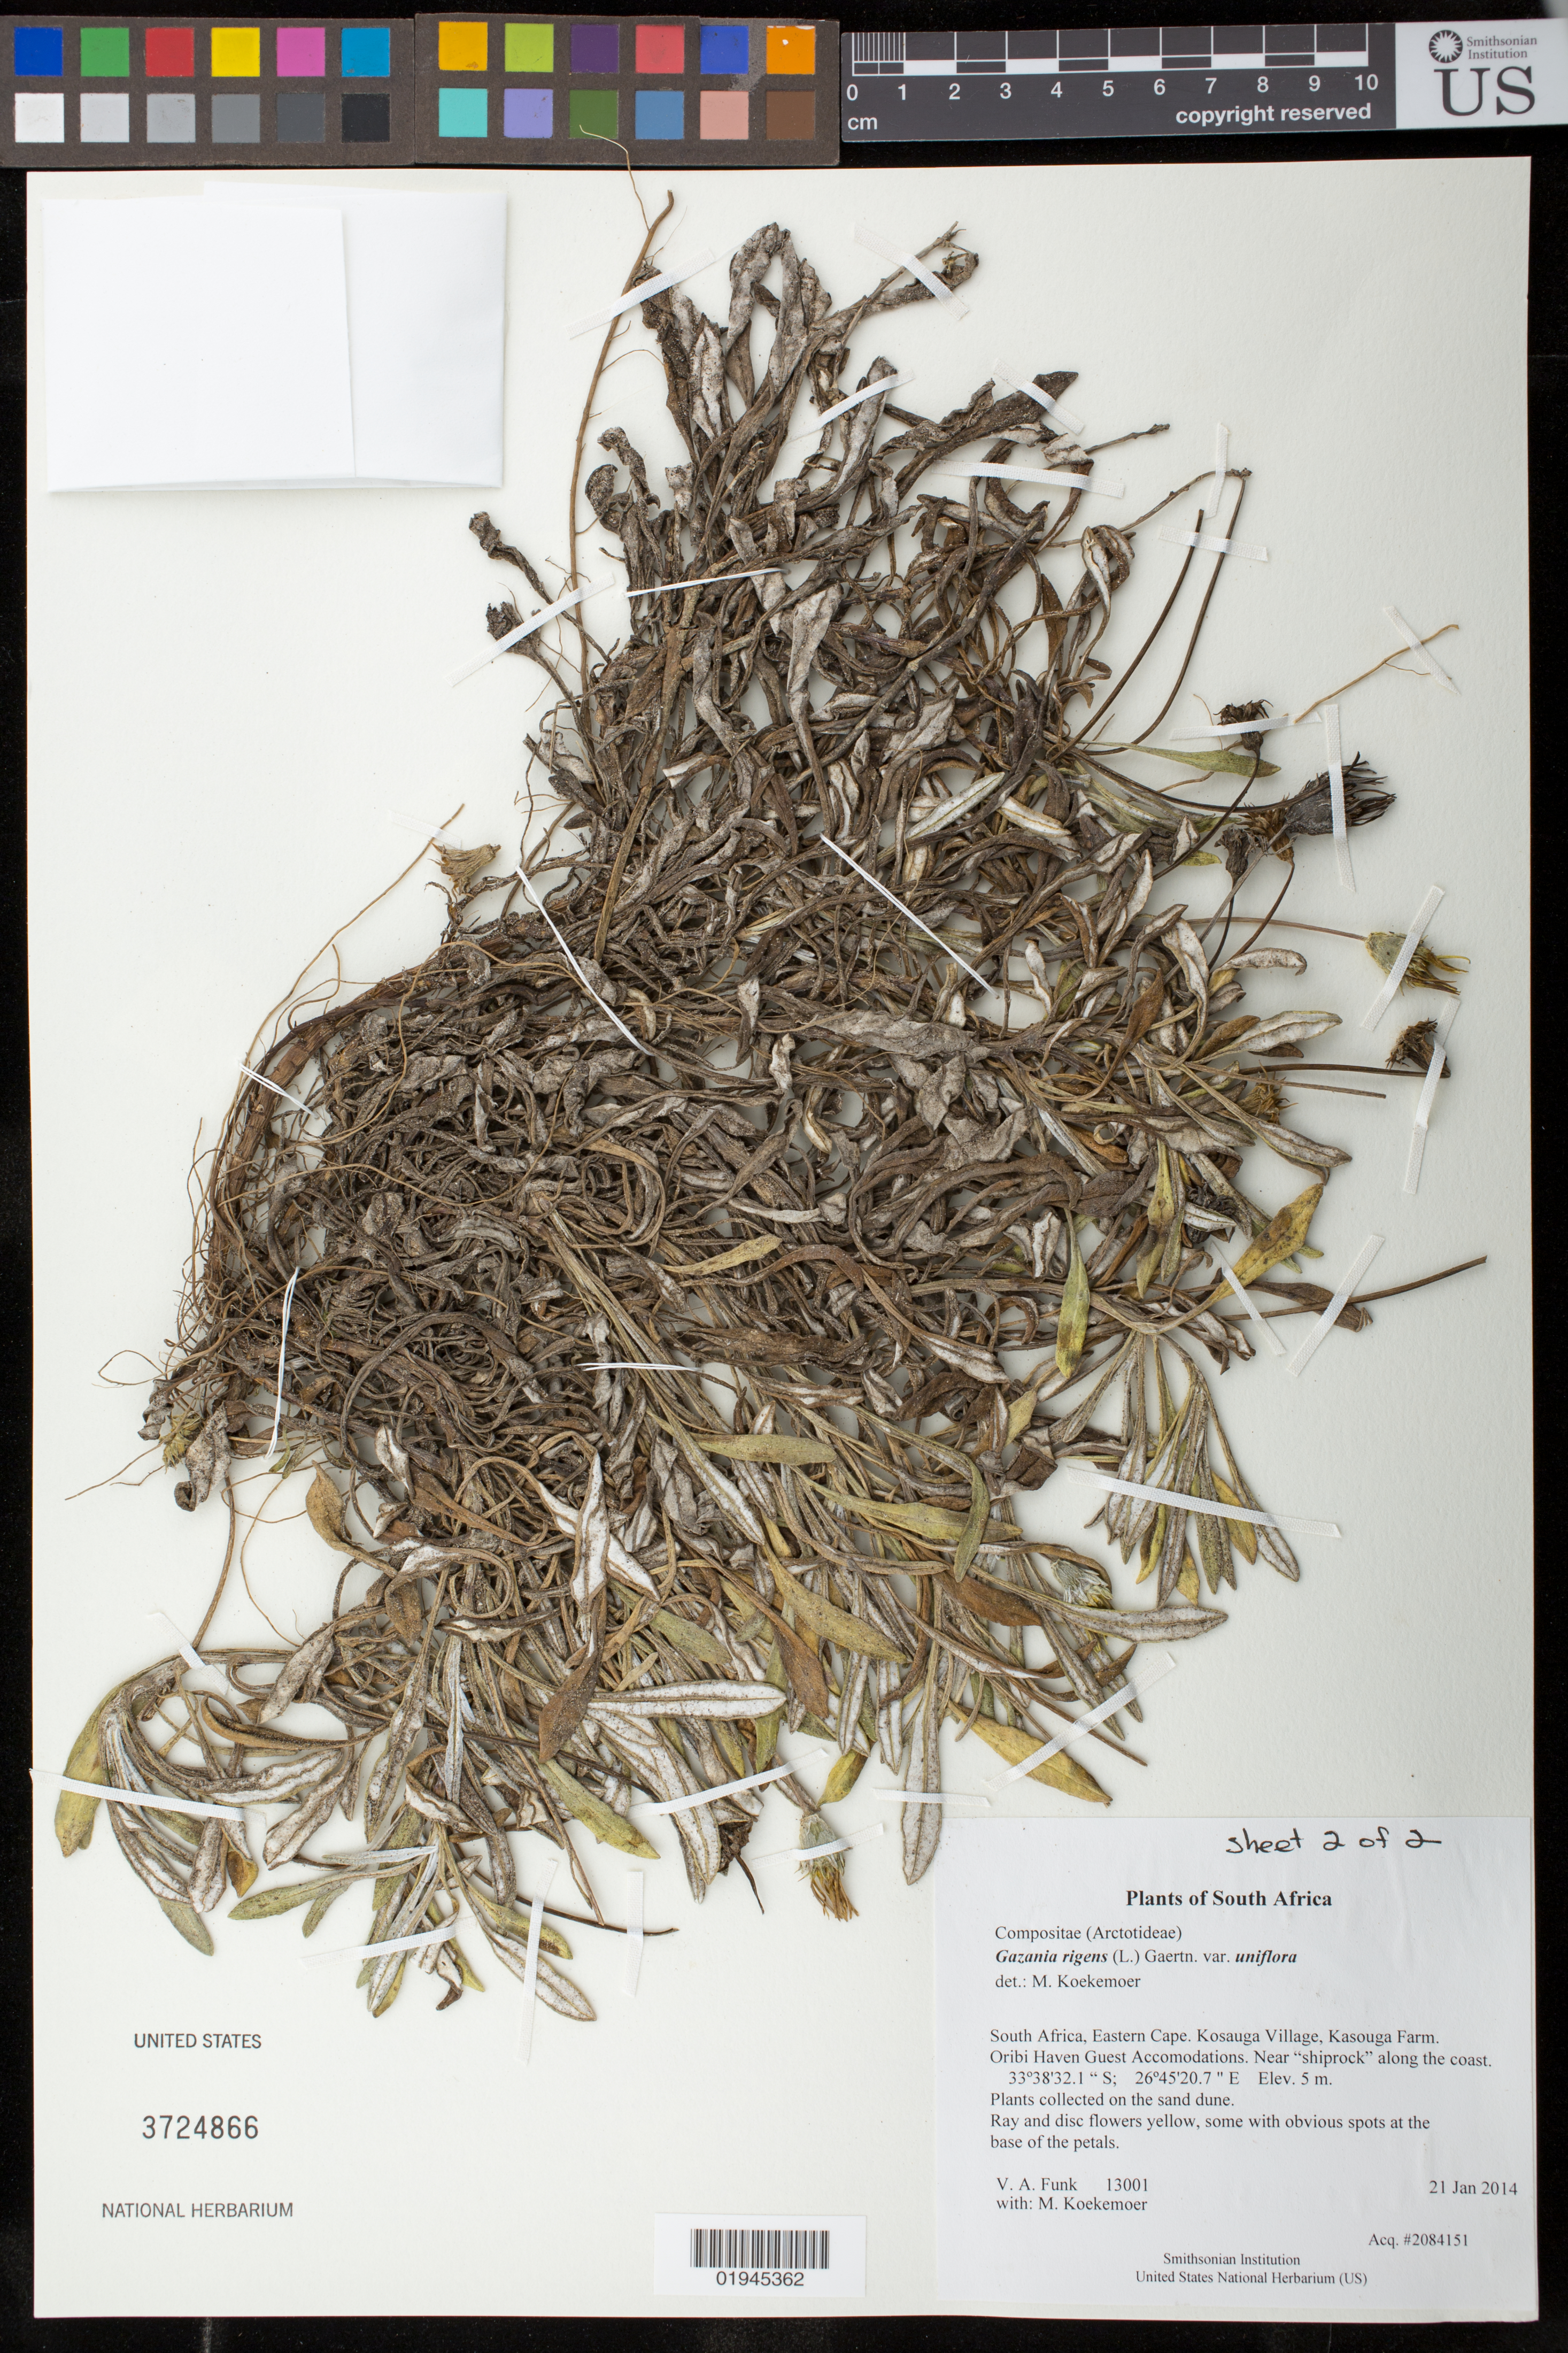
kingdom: Plantae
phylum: Tracheophyta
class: Magnoliopsida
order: Asterales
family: Asteraceae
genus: Gazania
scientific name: Gazania rigens var. uniflora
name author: (L.) Gaertn.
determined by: Koekemoer, M.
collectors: M. Koekemoer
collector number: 13001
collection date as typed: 21 Jan 2014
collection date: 2014-01-21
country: South Africa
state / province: Eastern Cape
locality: Kosauga Village, Kasouga Farm. Oribi Haven Guest Accomodations. Near shiprock along the coast.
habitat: Plants collected on the sand dune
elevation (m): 5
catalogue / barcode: US 3724866